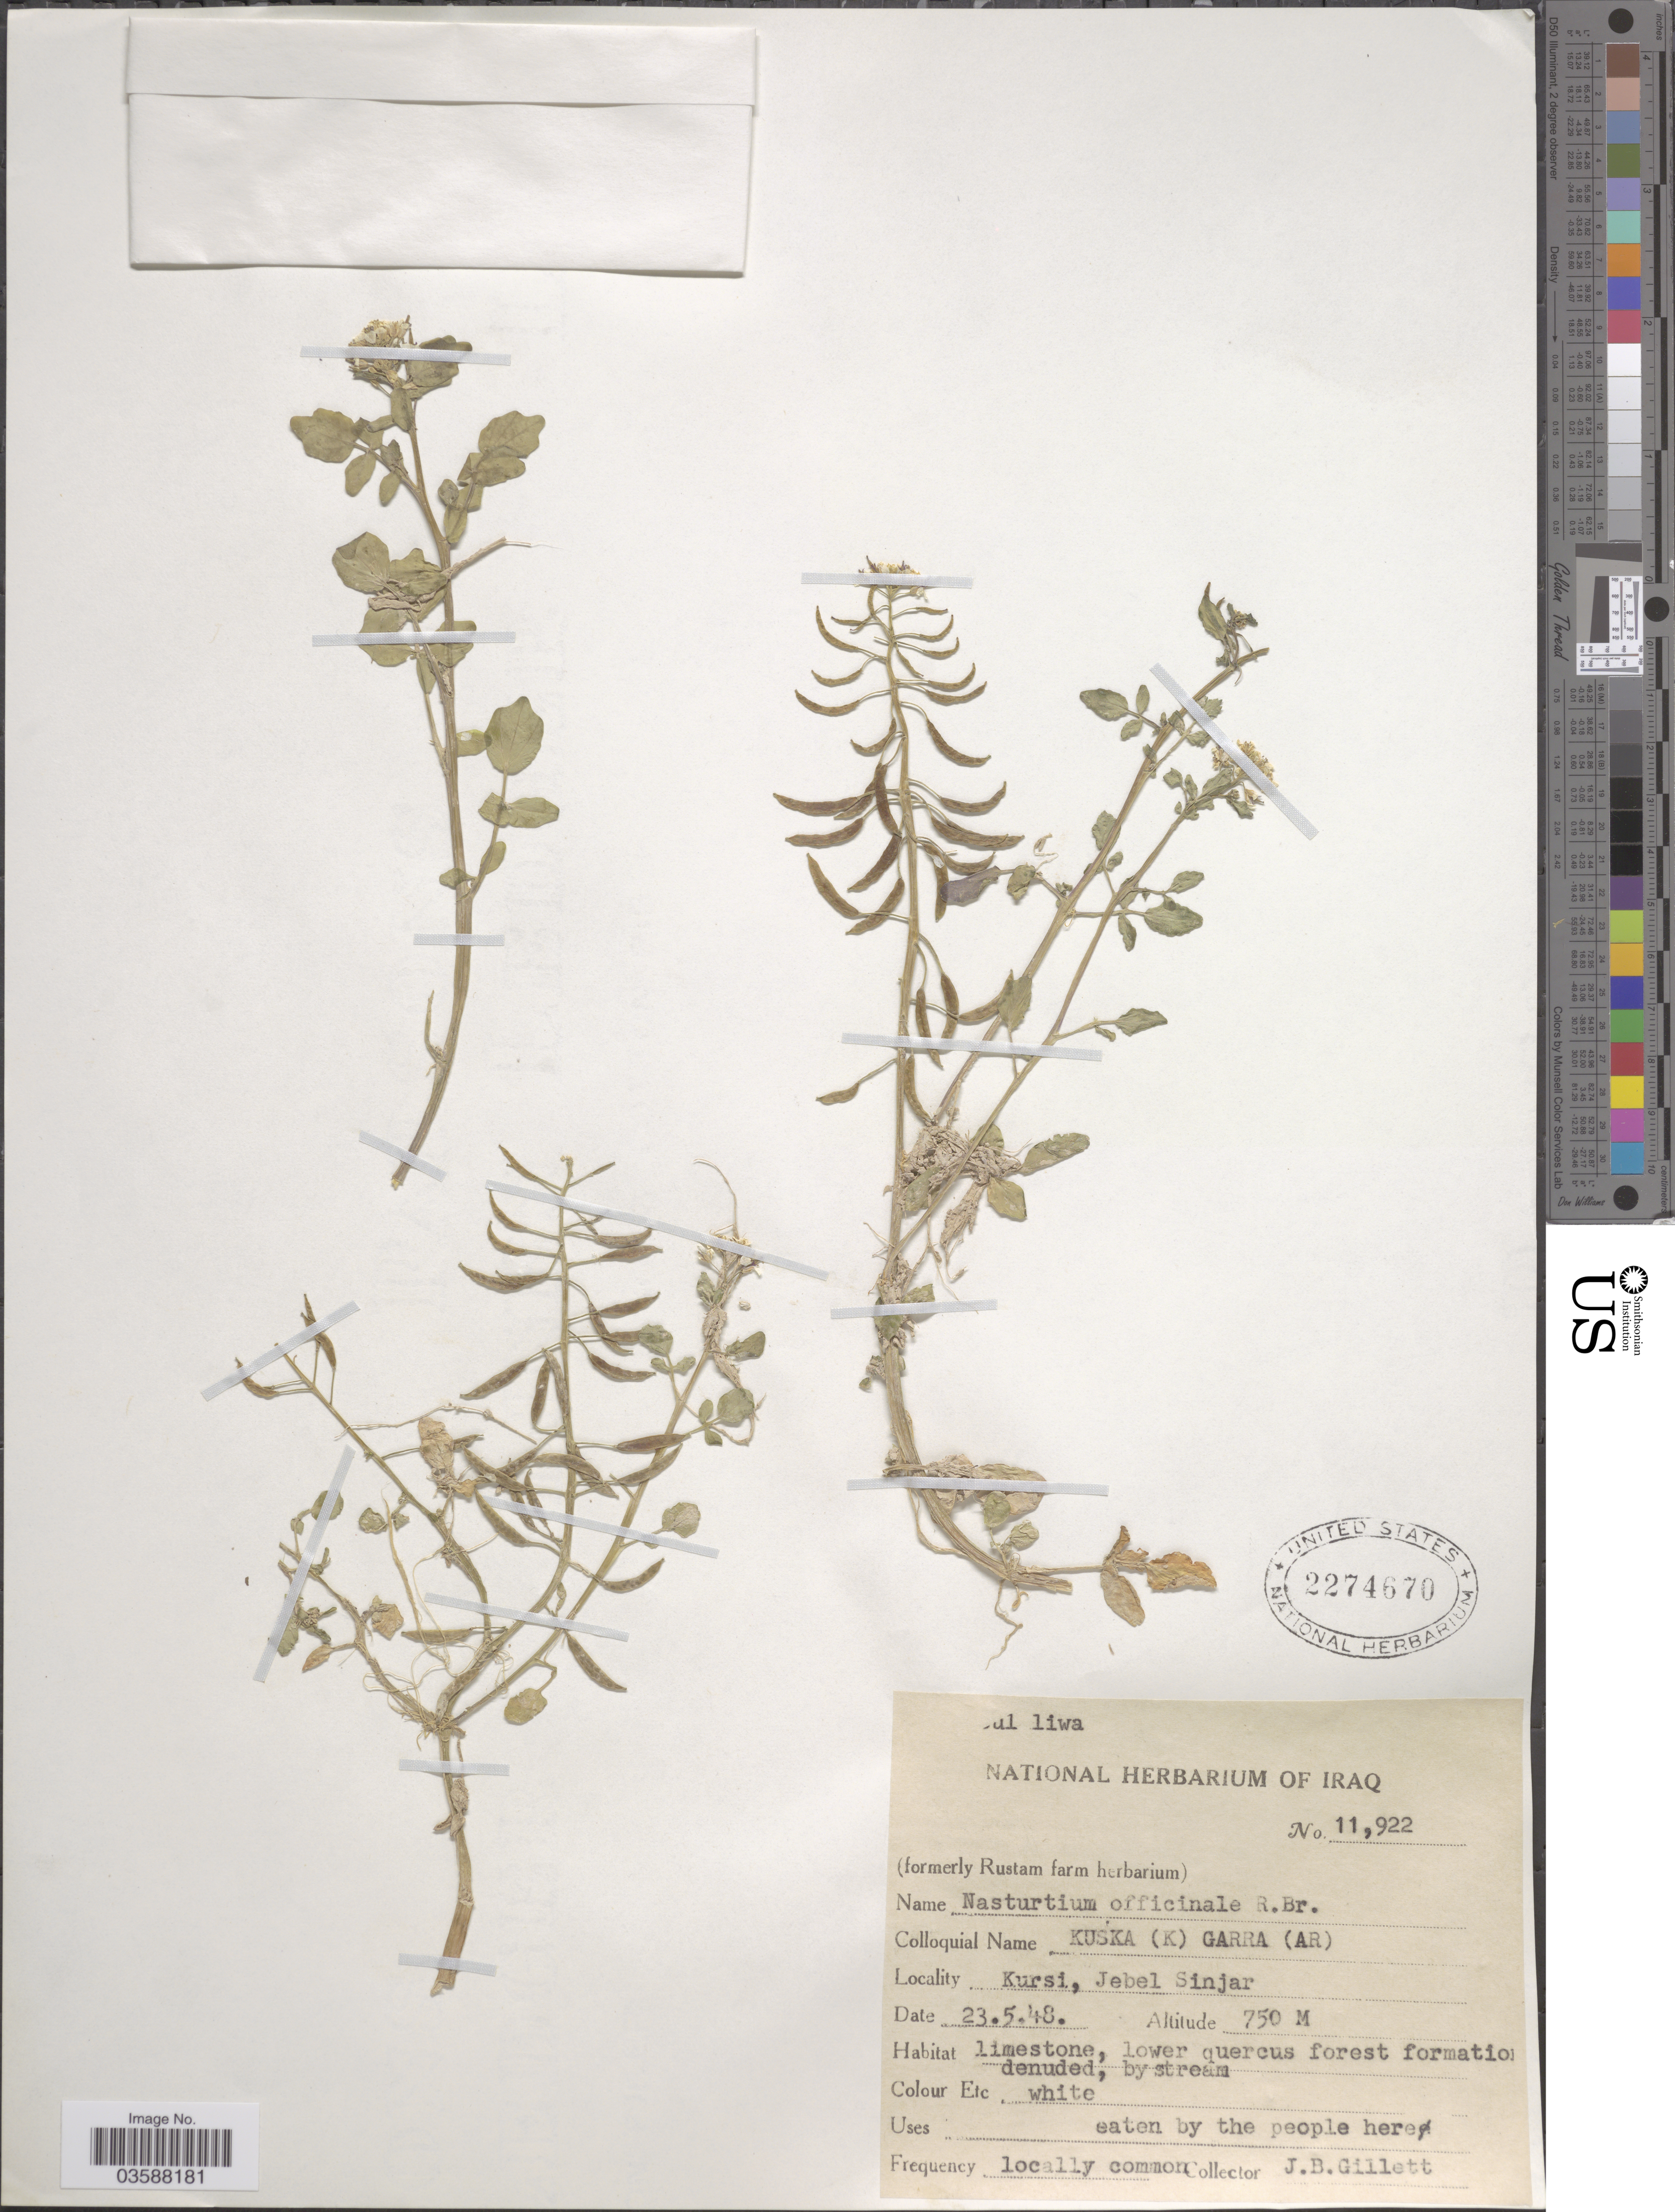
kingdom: Plantae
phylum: Tracheophyta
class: Magnoliopsida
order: Brassicales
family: Brassicaceae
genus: Nasturtium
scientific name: Nasturtium officinale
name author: R. Br.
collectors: J. B. Gillett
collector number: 11922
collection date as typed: Transcribed d/m/y: 23/5/48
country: Iraq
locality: [illegible text]ul liwa. Kursi, Jebel Sinjar.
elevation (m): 750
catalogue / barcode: US 2274670